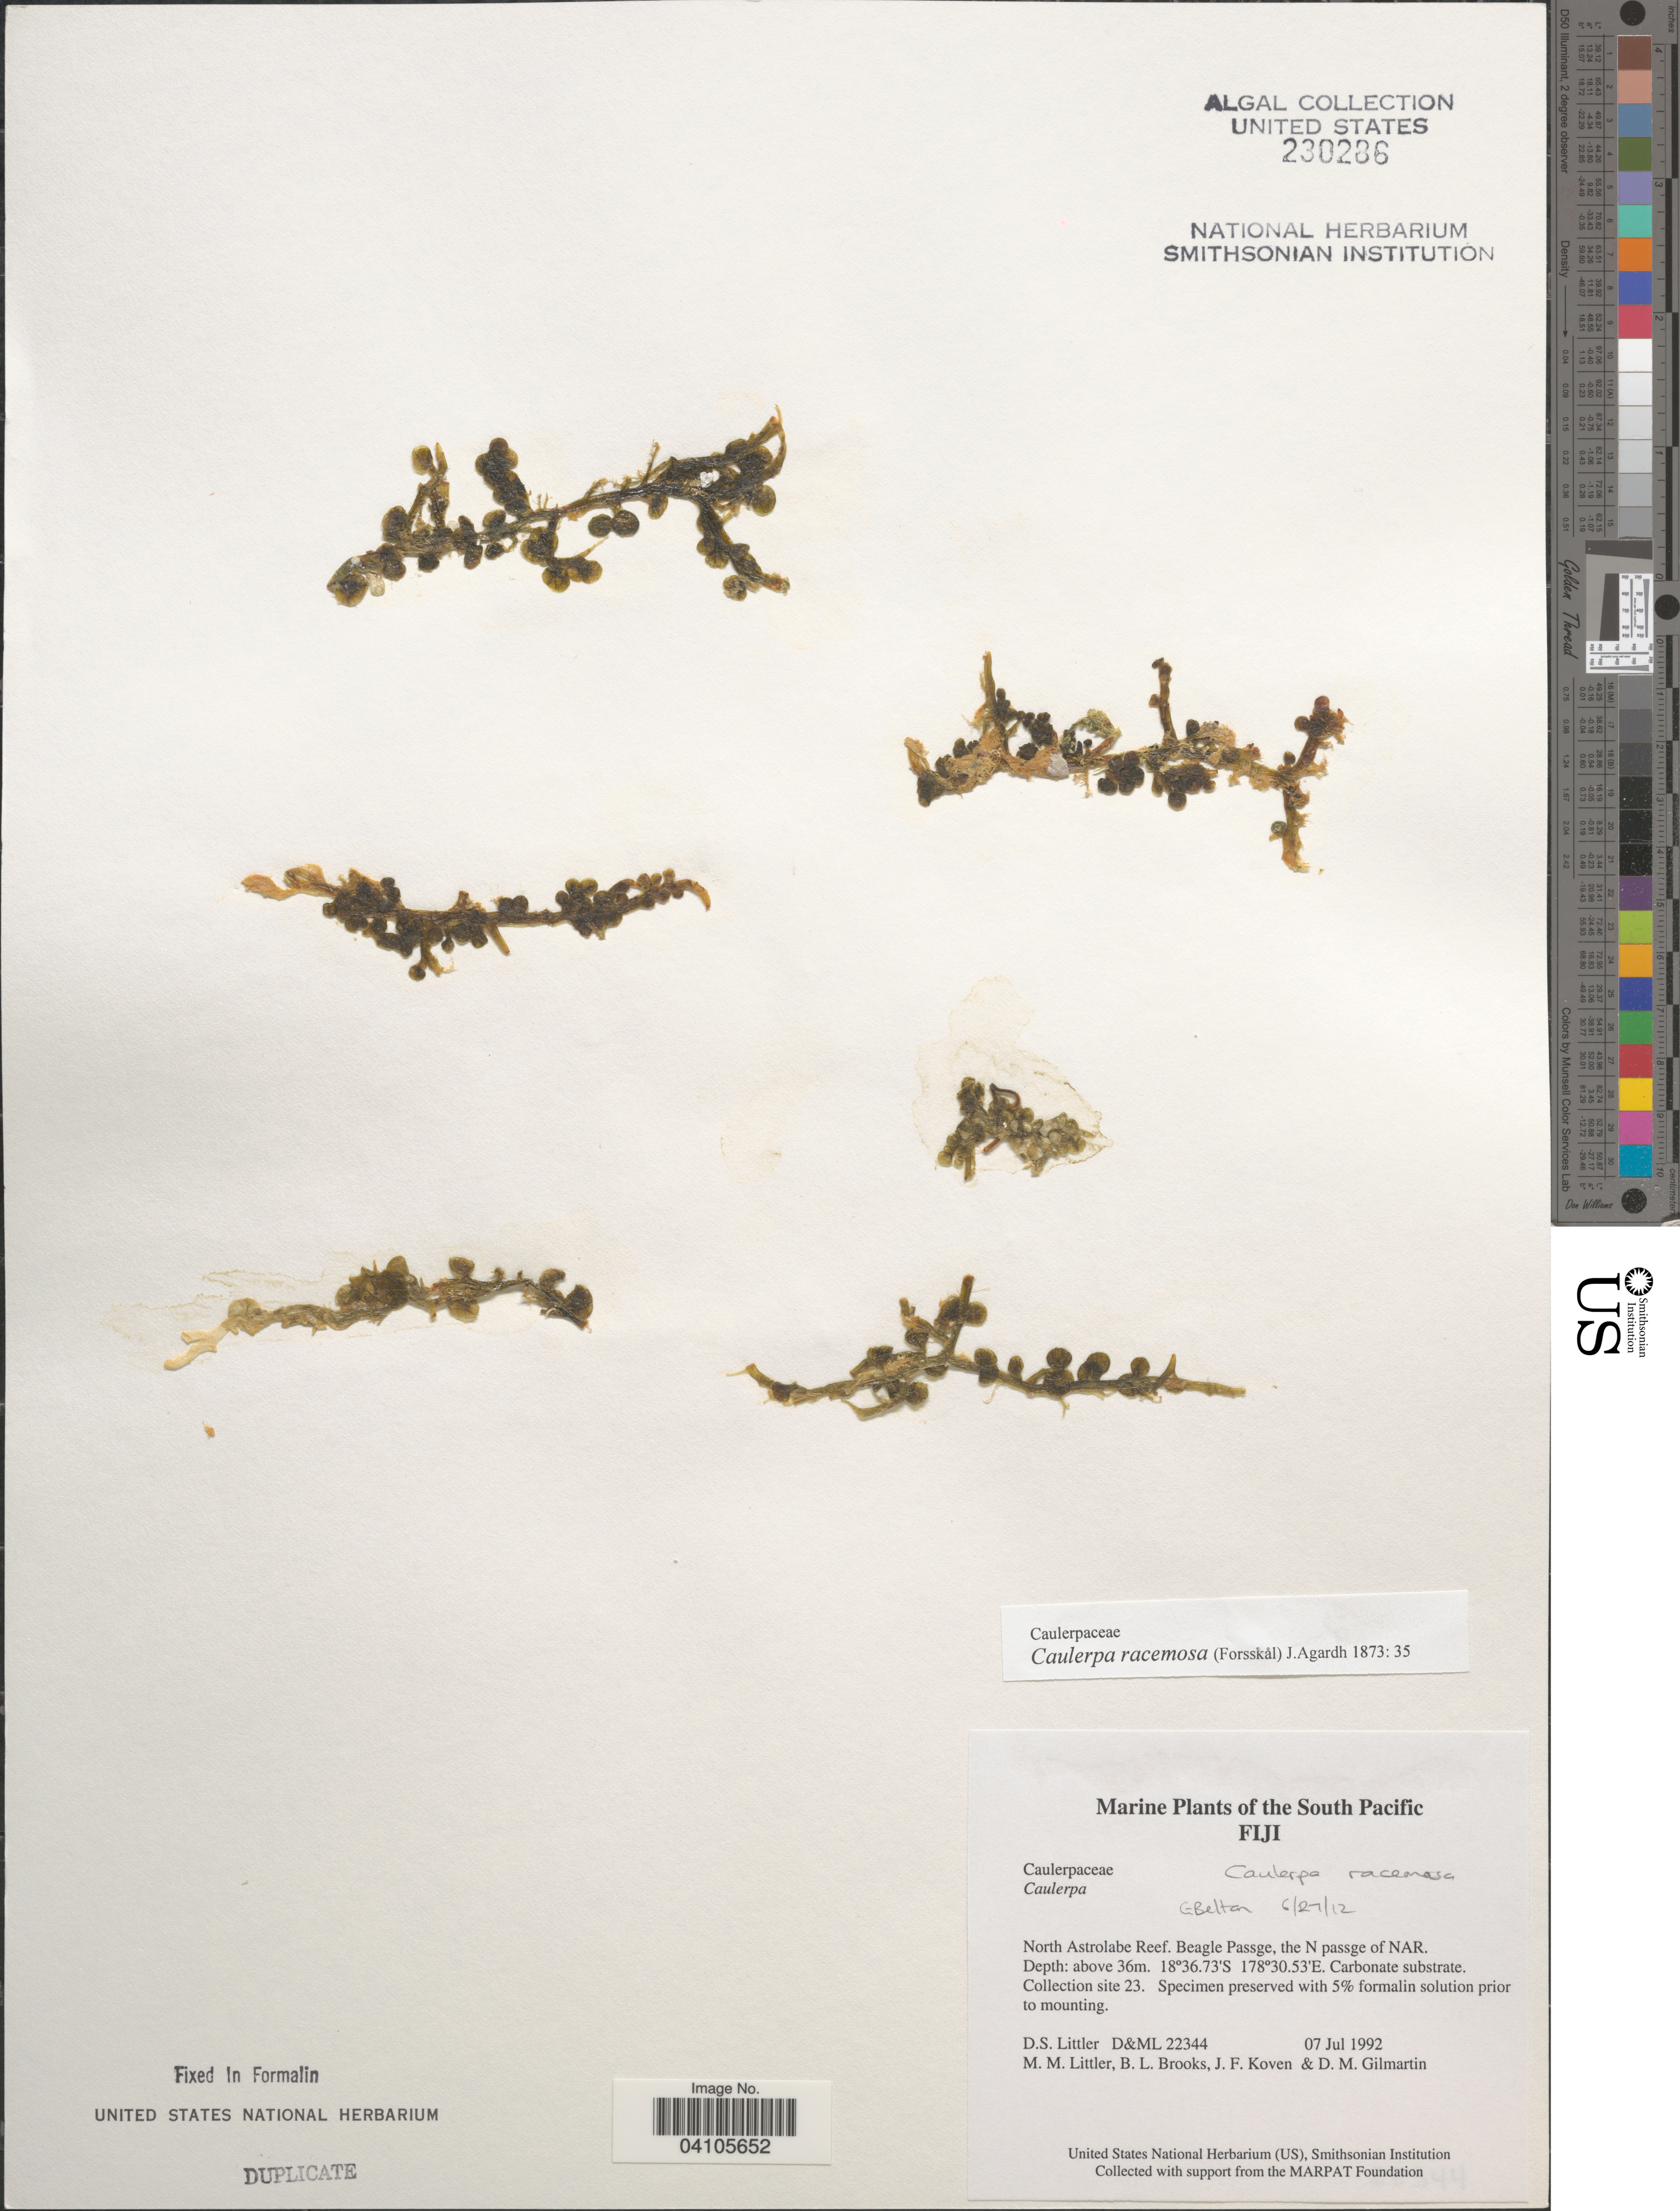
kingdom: Plantae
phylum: Chlorophyta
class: Ulvophyceae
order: Bryopsidales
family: Caulerpaceae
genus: Caulerpa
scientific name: Caulerpa racemosa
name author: (Forssk.) J. Agardh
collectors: D. S. Littler, B. Brooks, J. Koven & D. Gilmartin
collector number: D&ML 22344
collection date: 1992-07-07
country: Fiji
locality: The South Pacific. North Astrolabe Reef. Beagle Passge, the N passge of NAR. Site 23.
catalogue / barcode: US 230286